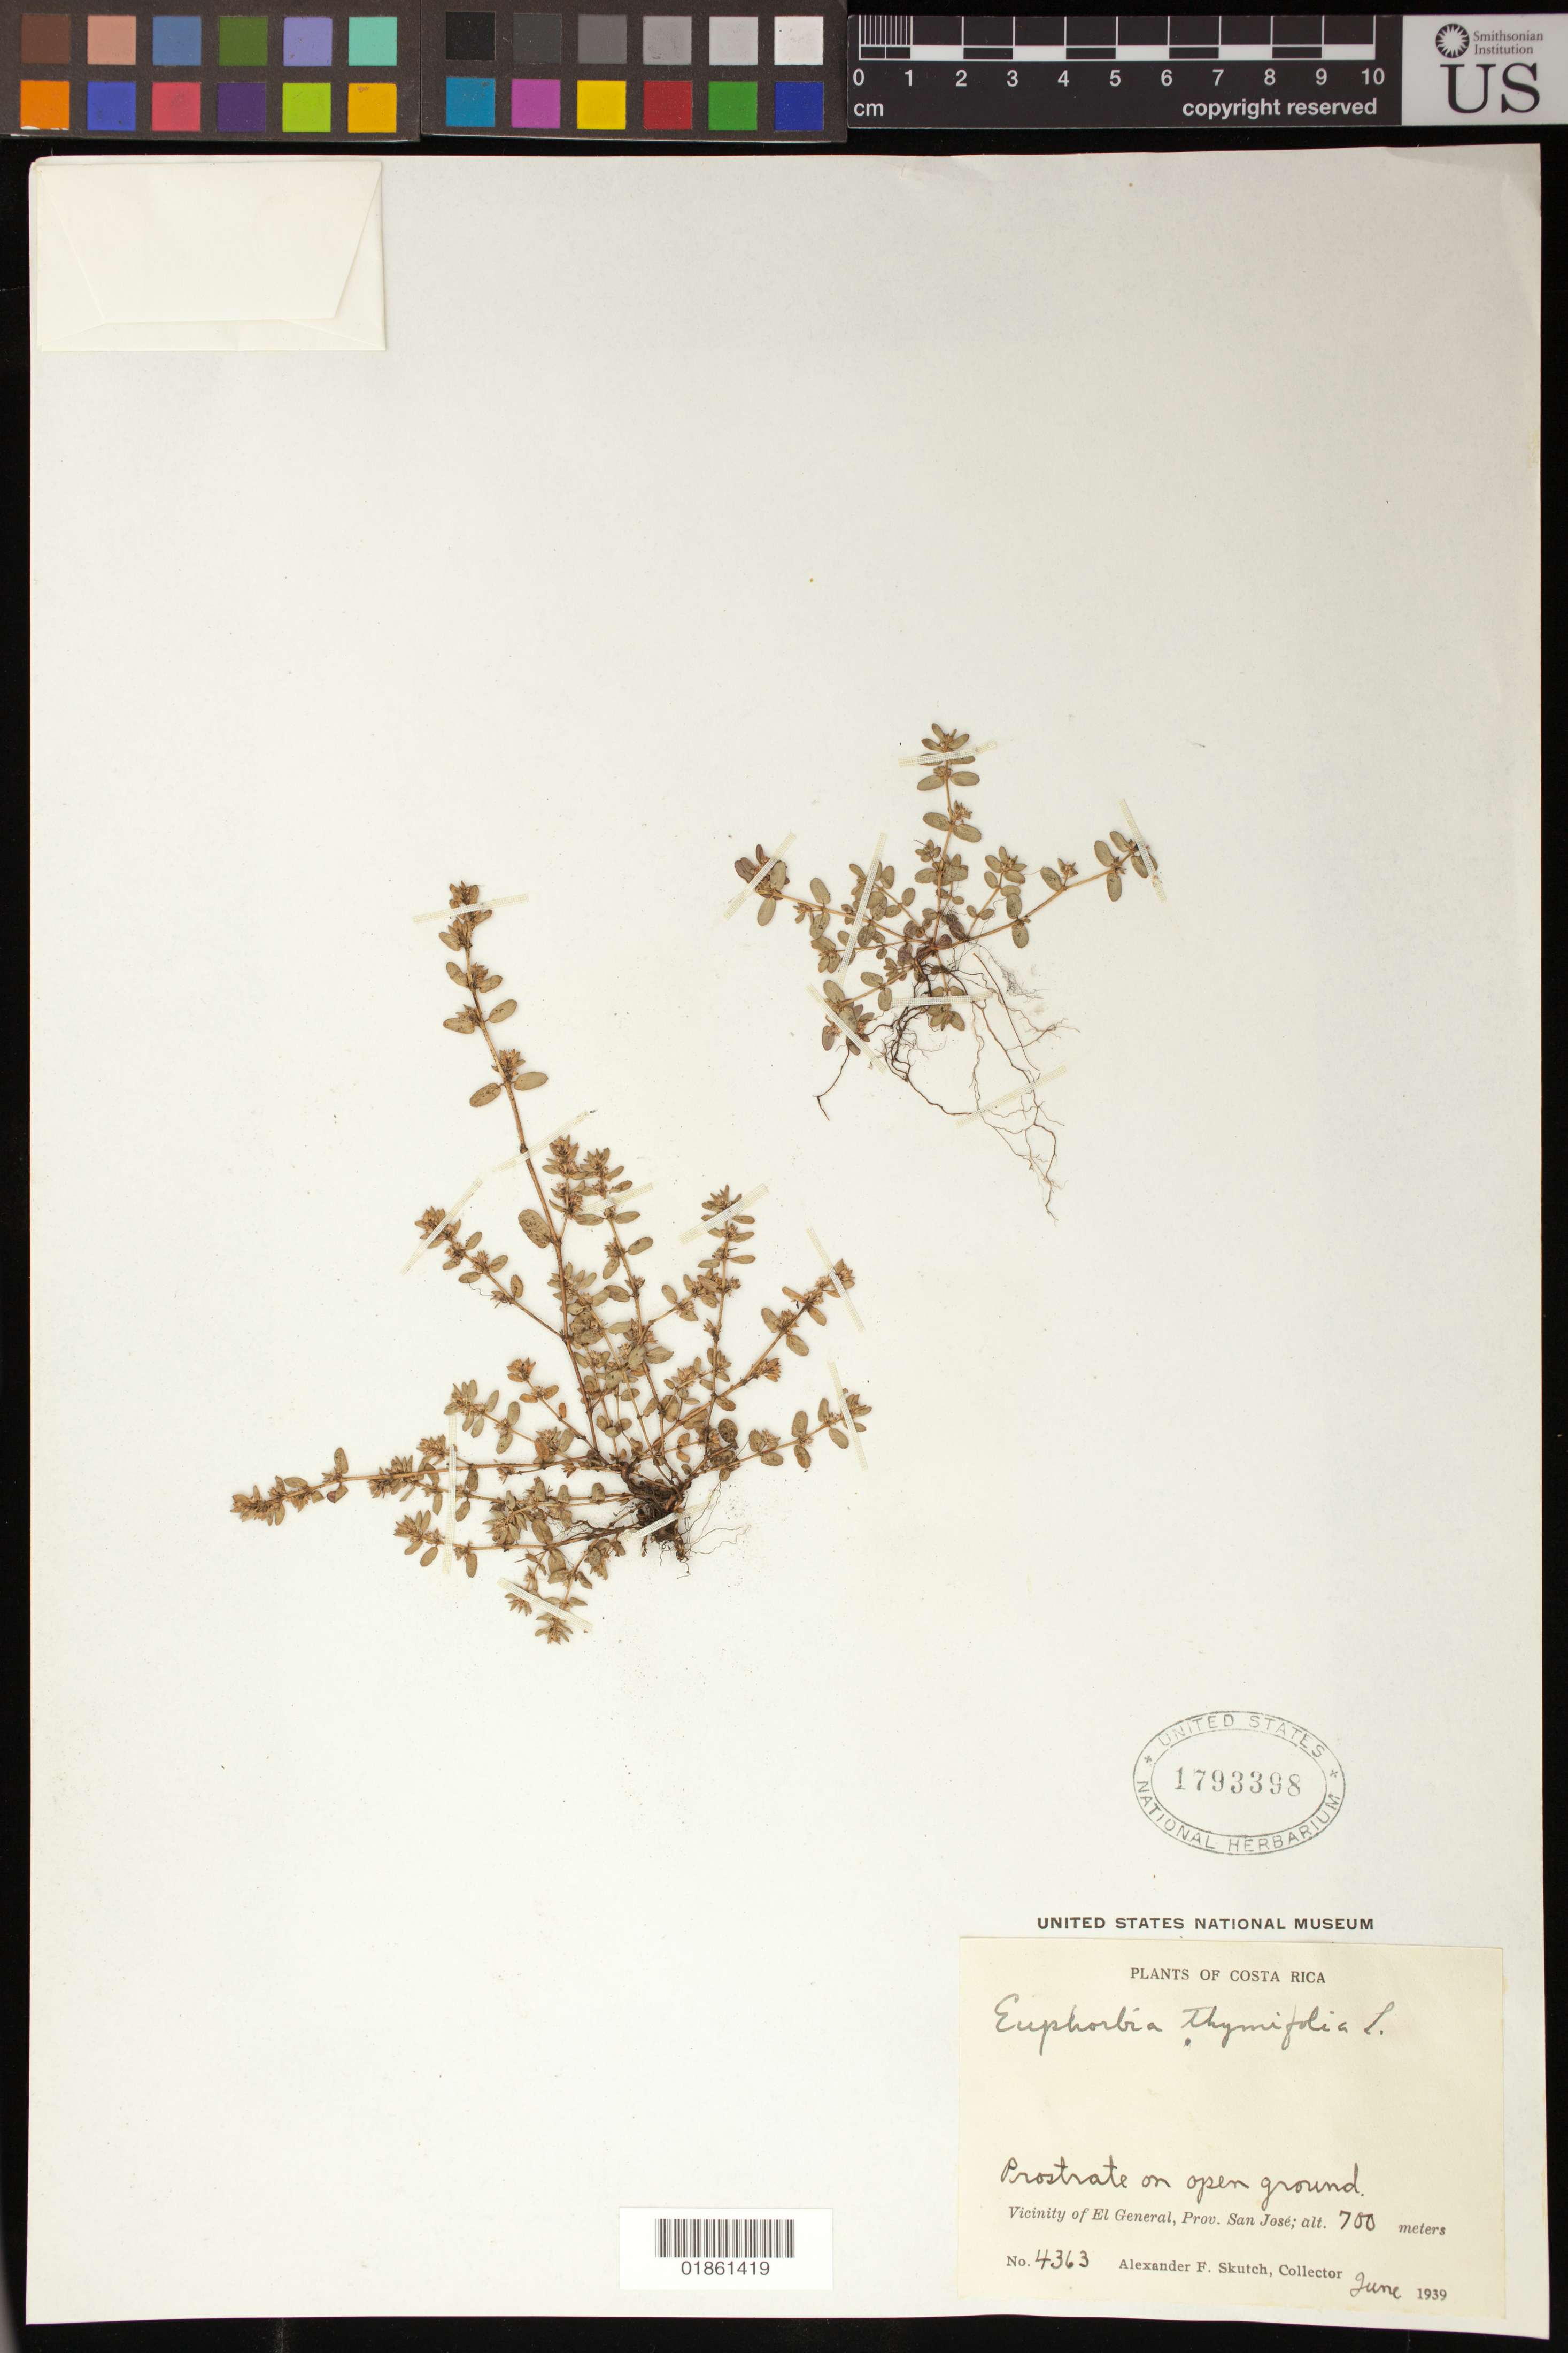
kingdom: Plantae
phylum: Tracheophyta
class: Magnoliopsida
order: Malpighiales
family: Euphorbiaceae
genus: Euphorbia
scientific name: Euphorbia thymifolia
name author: L.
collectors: A. F. Skutch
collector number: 4363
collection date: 1939-06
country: Costa Rica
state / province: San Jose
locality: Vicinity of El General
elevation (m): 700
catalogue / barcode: US 1793398